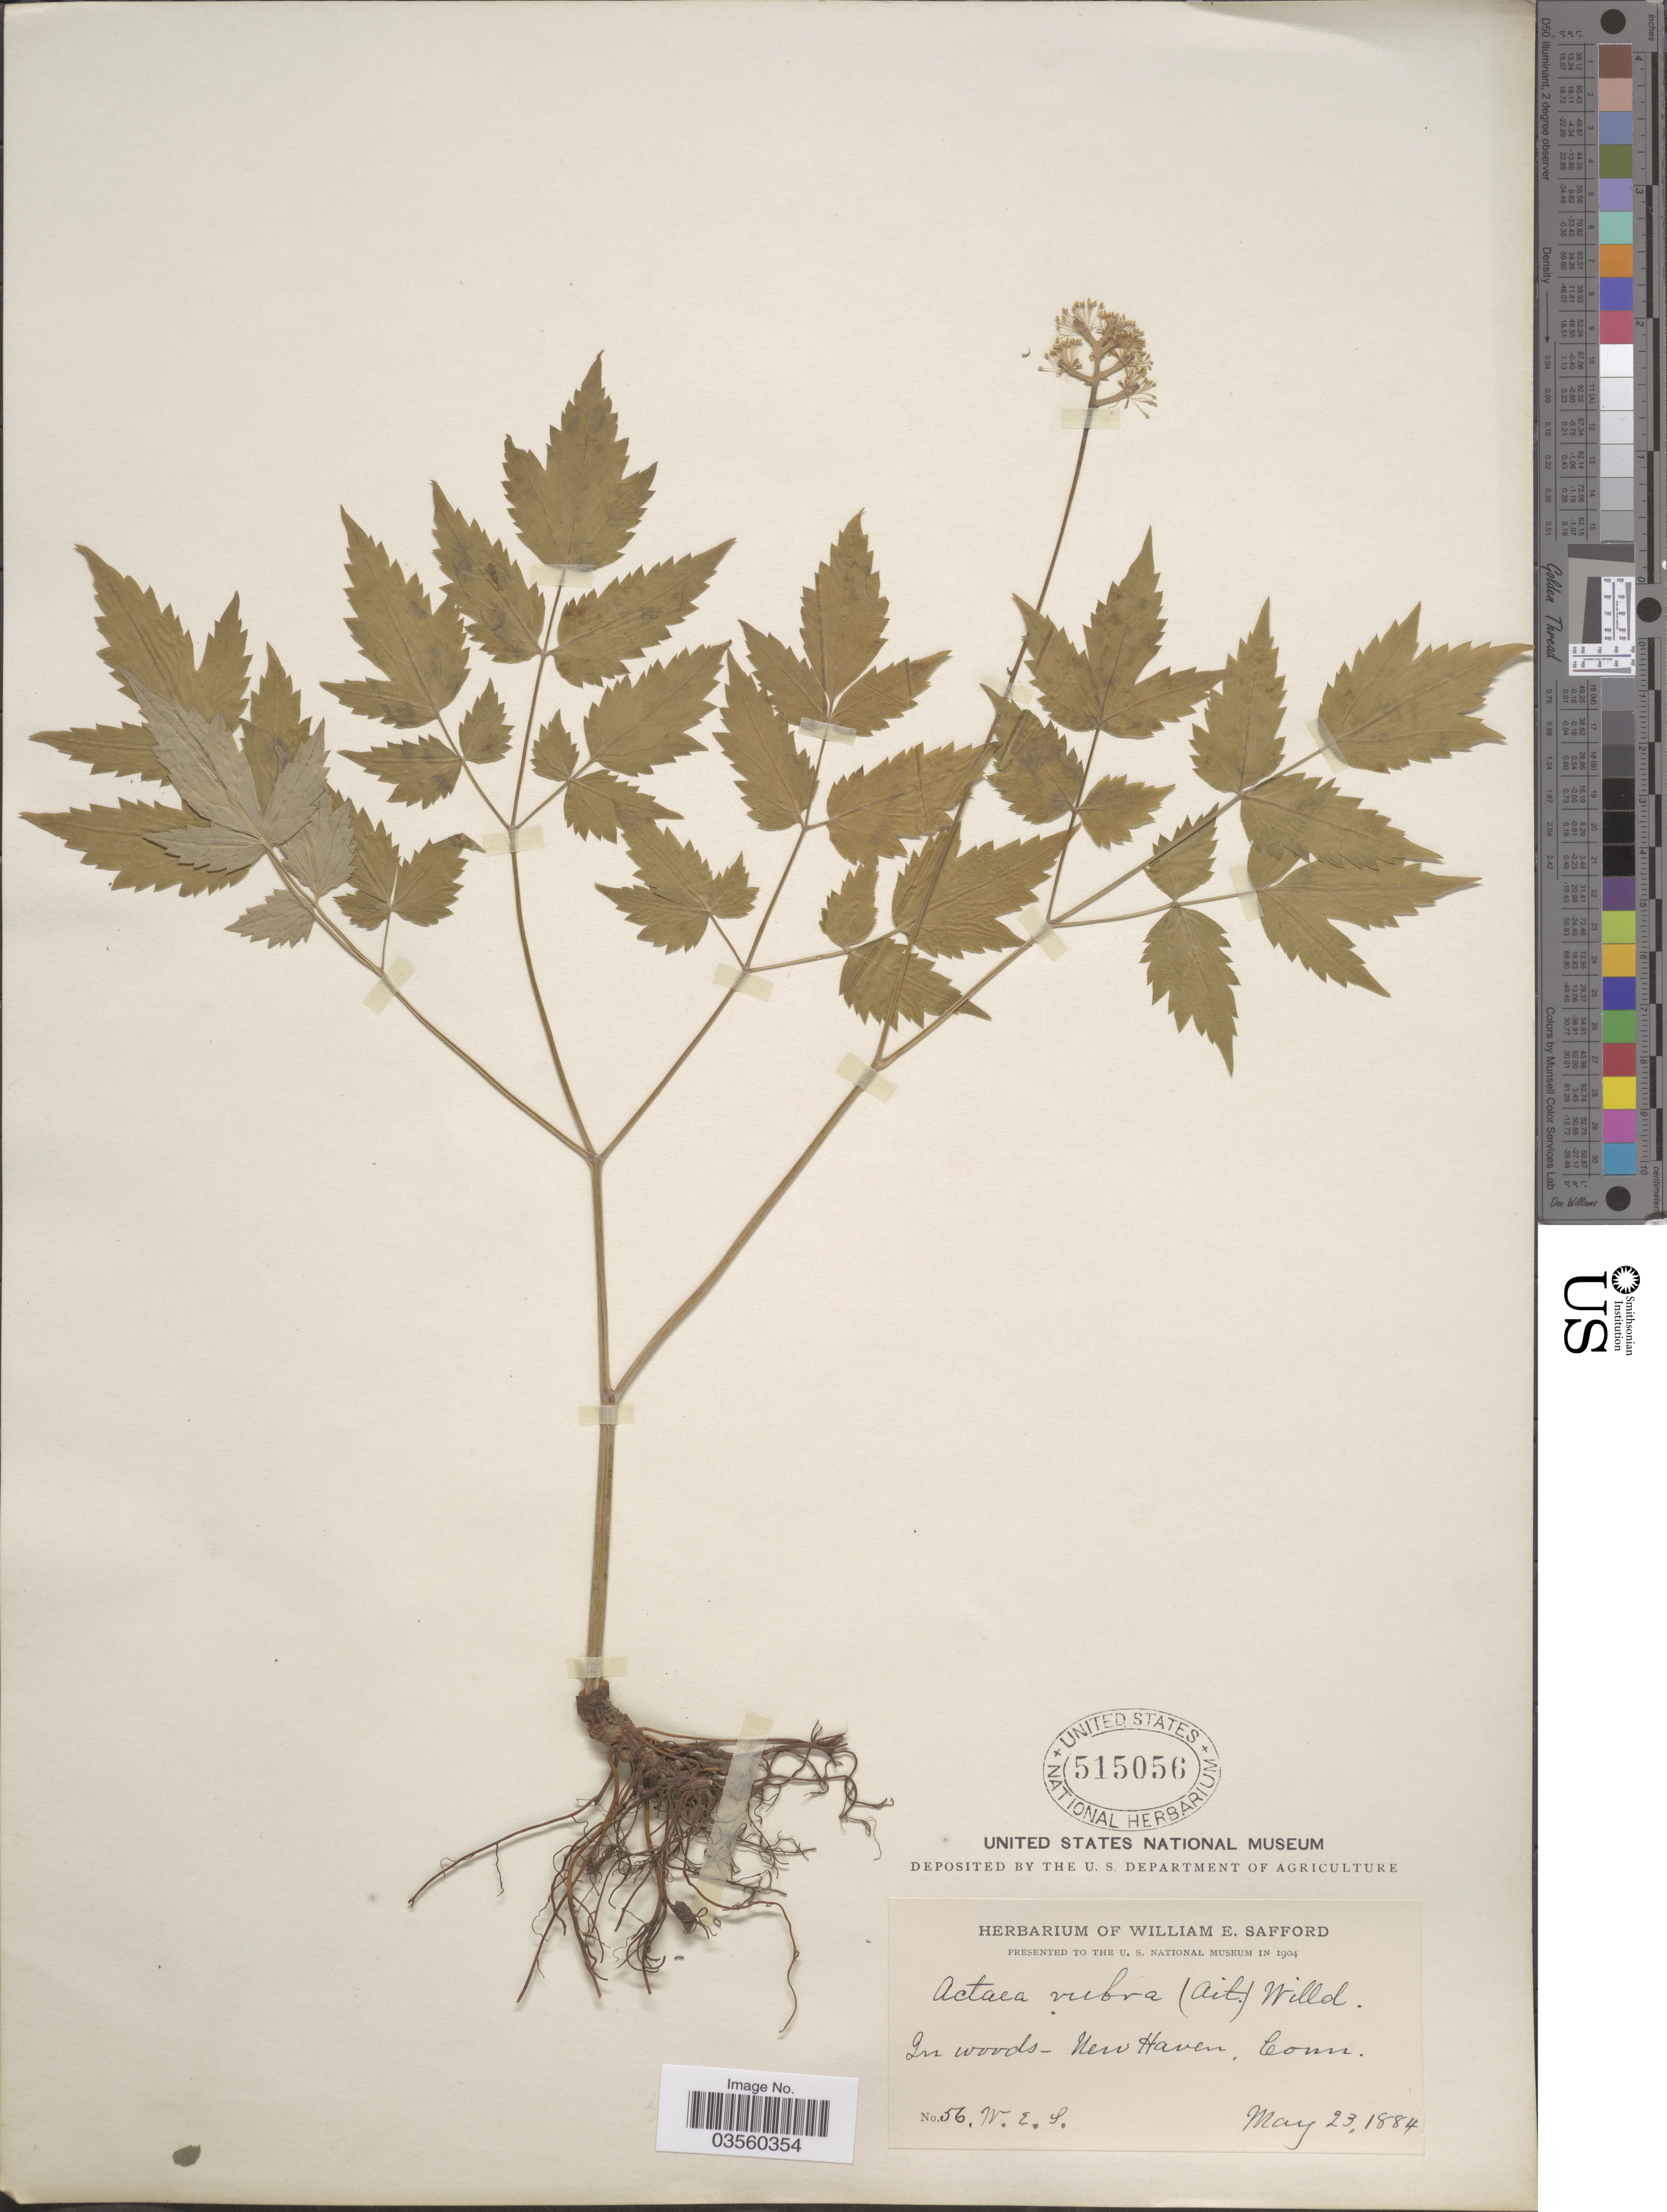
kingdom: Plantae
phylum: Tracheophyta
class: Magnoliopsida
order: Ranunculales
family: Ranunculaceae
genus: Actaea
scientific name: Actaea pachypoda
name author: Elliott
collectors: W. E. Safford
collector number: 56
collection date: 1884-05-23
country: United States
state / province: Connecticut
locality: New Haven.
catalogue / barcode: US 515056